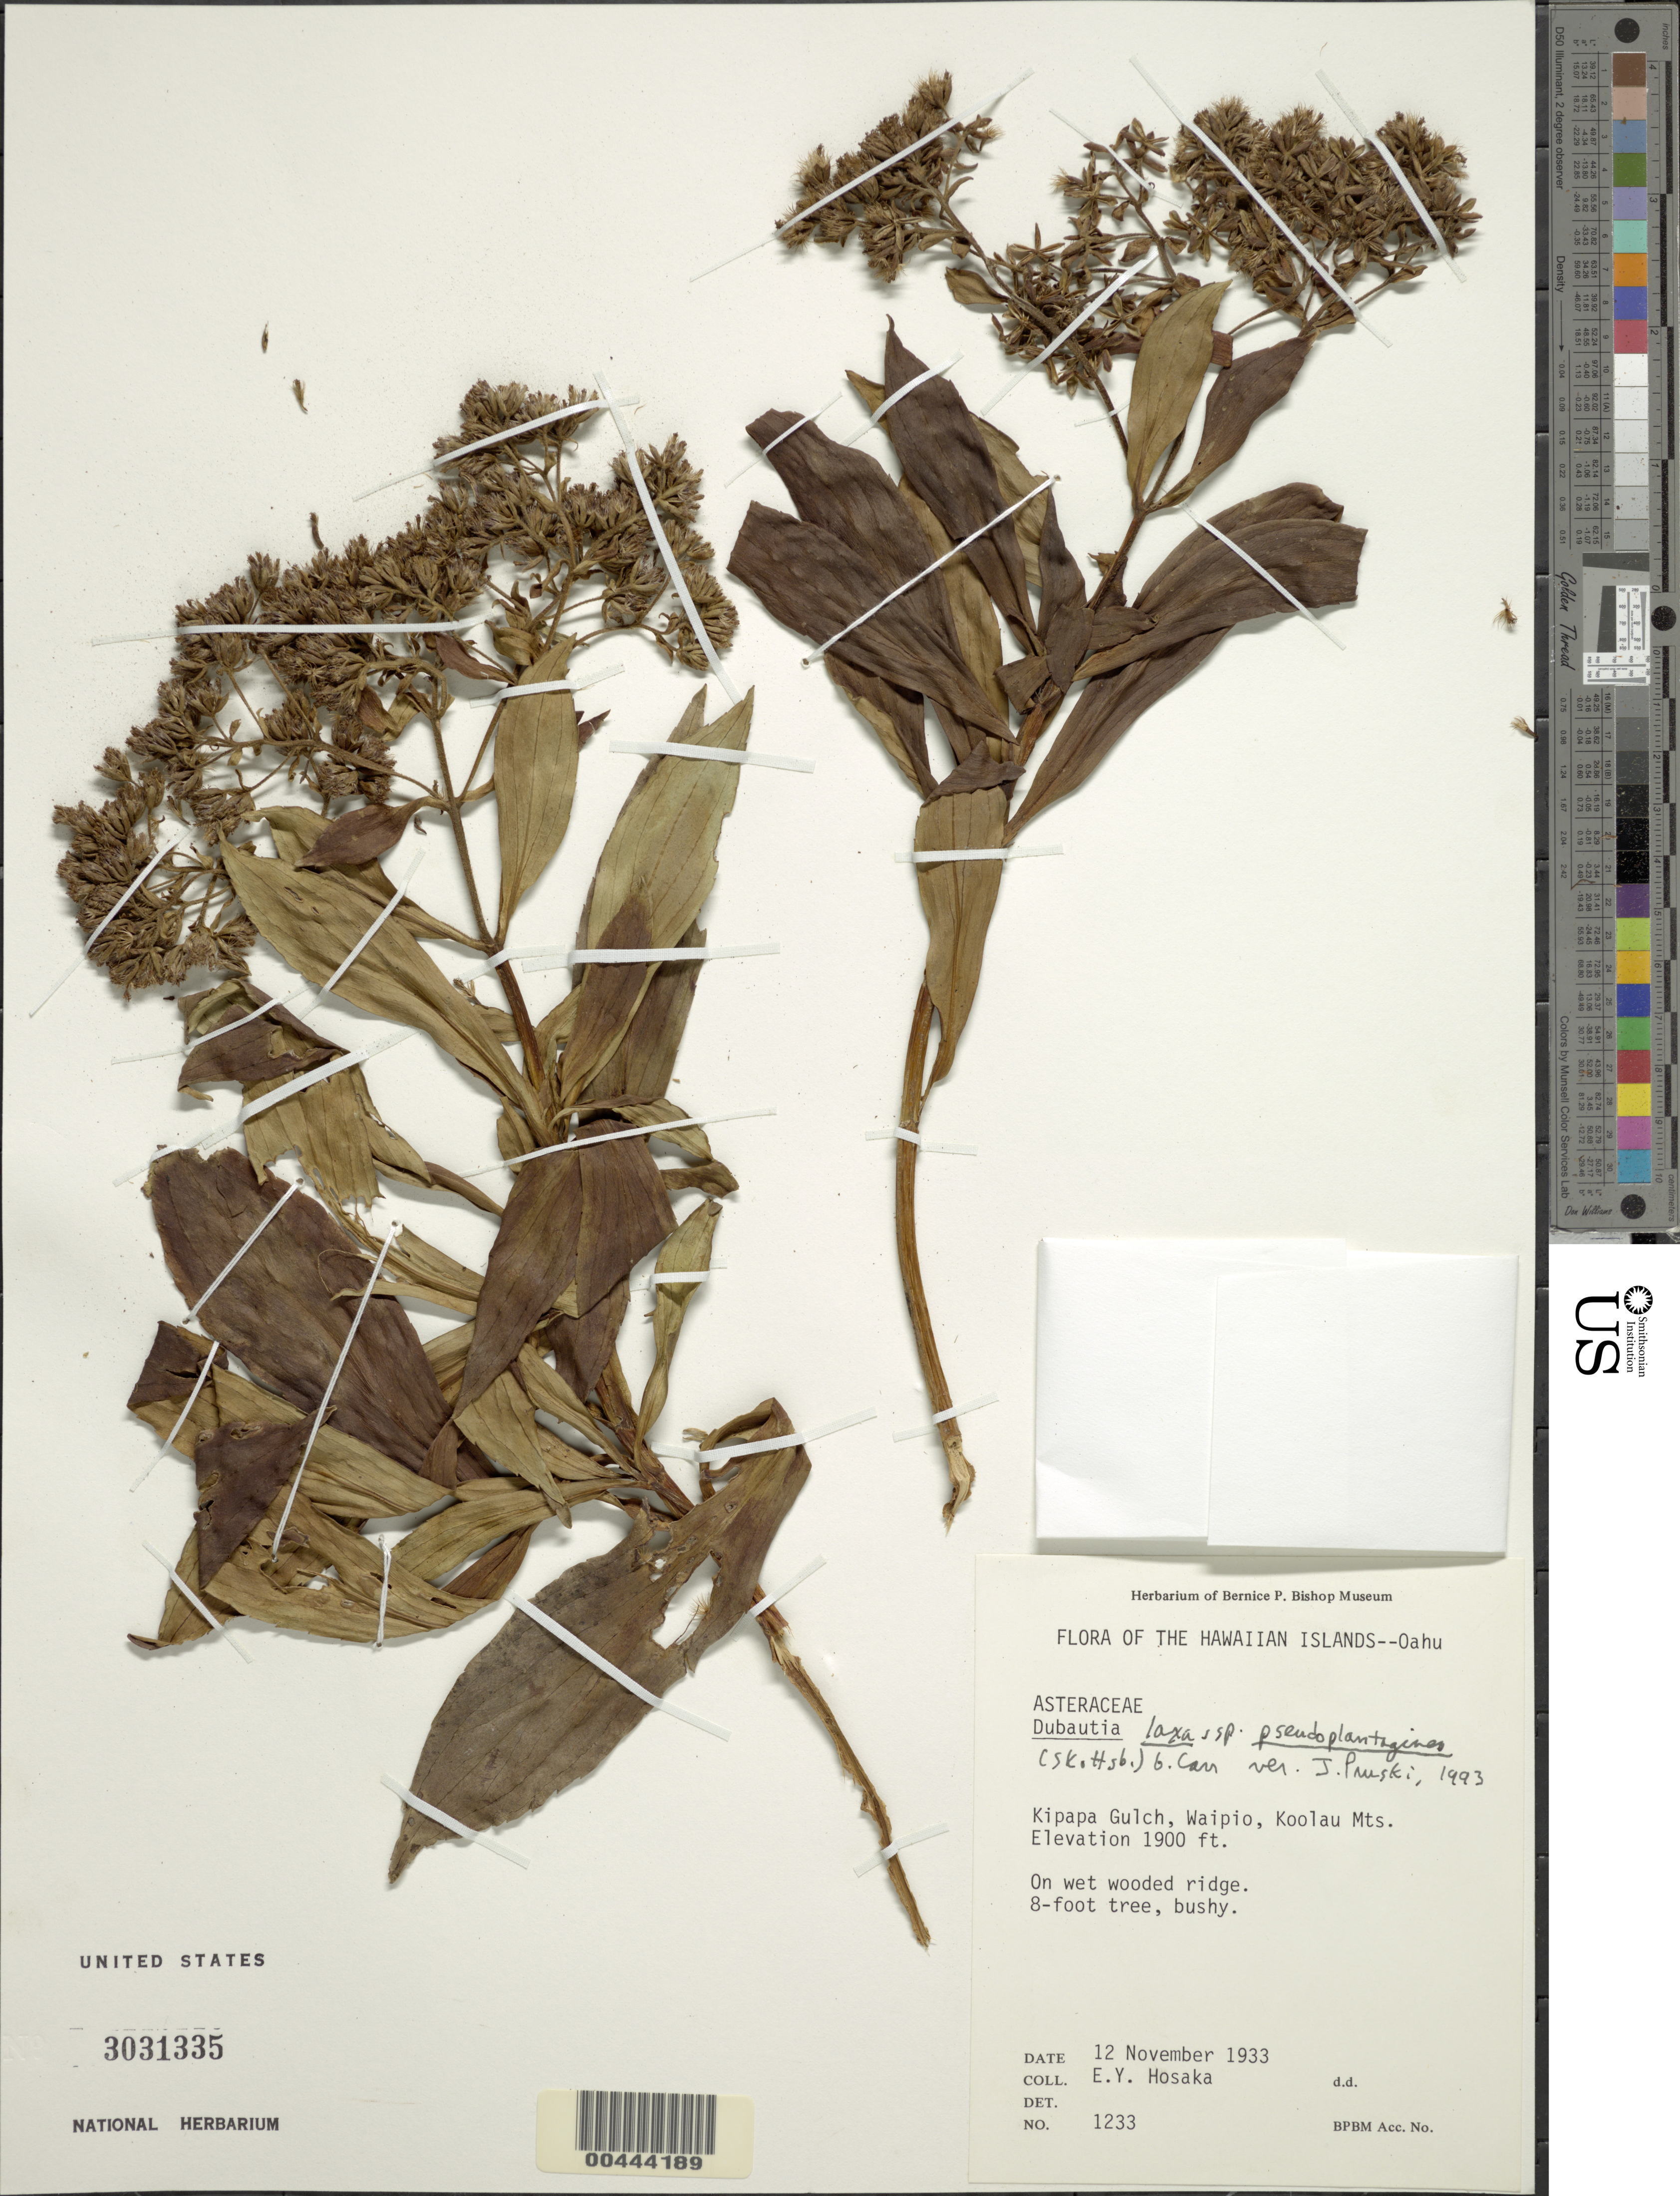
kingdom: Plantae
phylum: Tracheophyta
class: Magnoliopsida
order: Asterales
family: Asteraceae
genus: Dubautia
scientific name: Dubautia laxa subsp. pseudoplantaginea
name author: (Skottsb.) G.D. Carr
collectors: E. Y. Hosaka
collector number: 1233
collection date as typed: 12 Nov 1933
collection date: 1933-11-12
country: United States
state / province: Hawaii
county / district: Honolulu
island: Oahu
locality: Kipapa Gulch, Waipio, Koolau Mountains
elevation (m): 579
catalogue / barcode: US 3031335